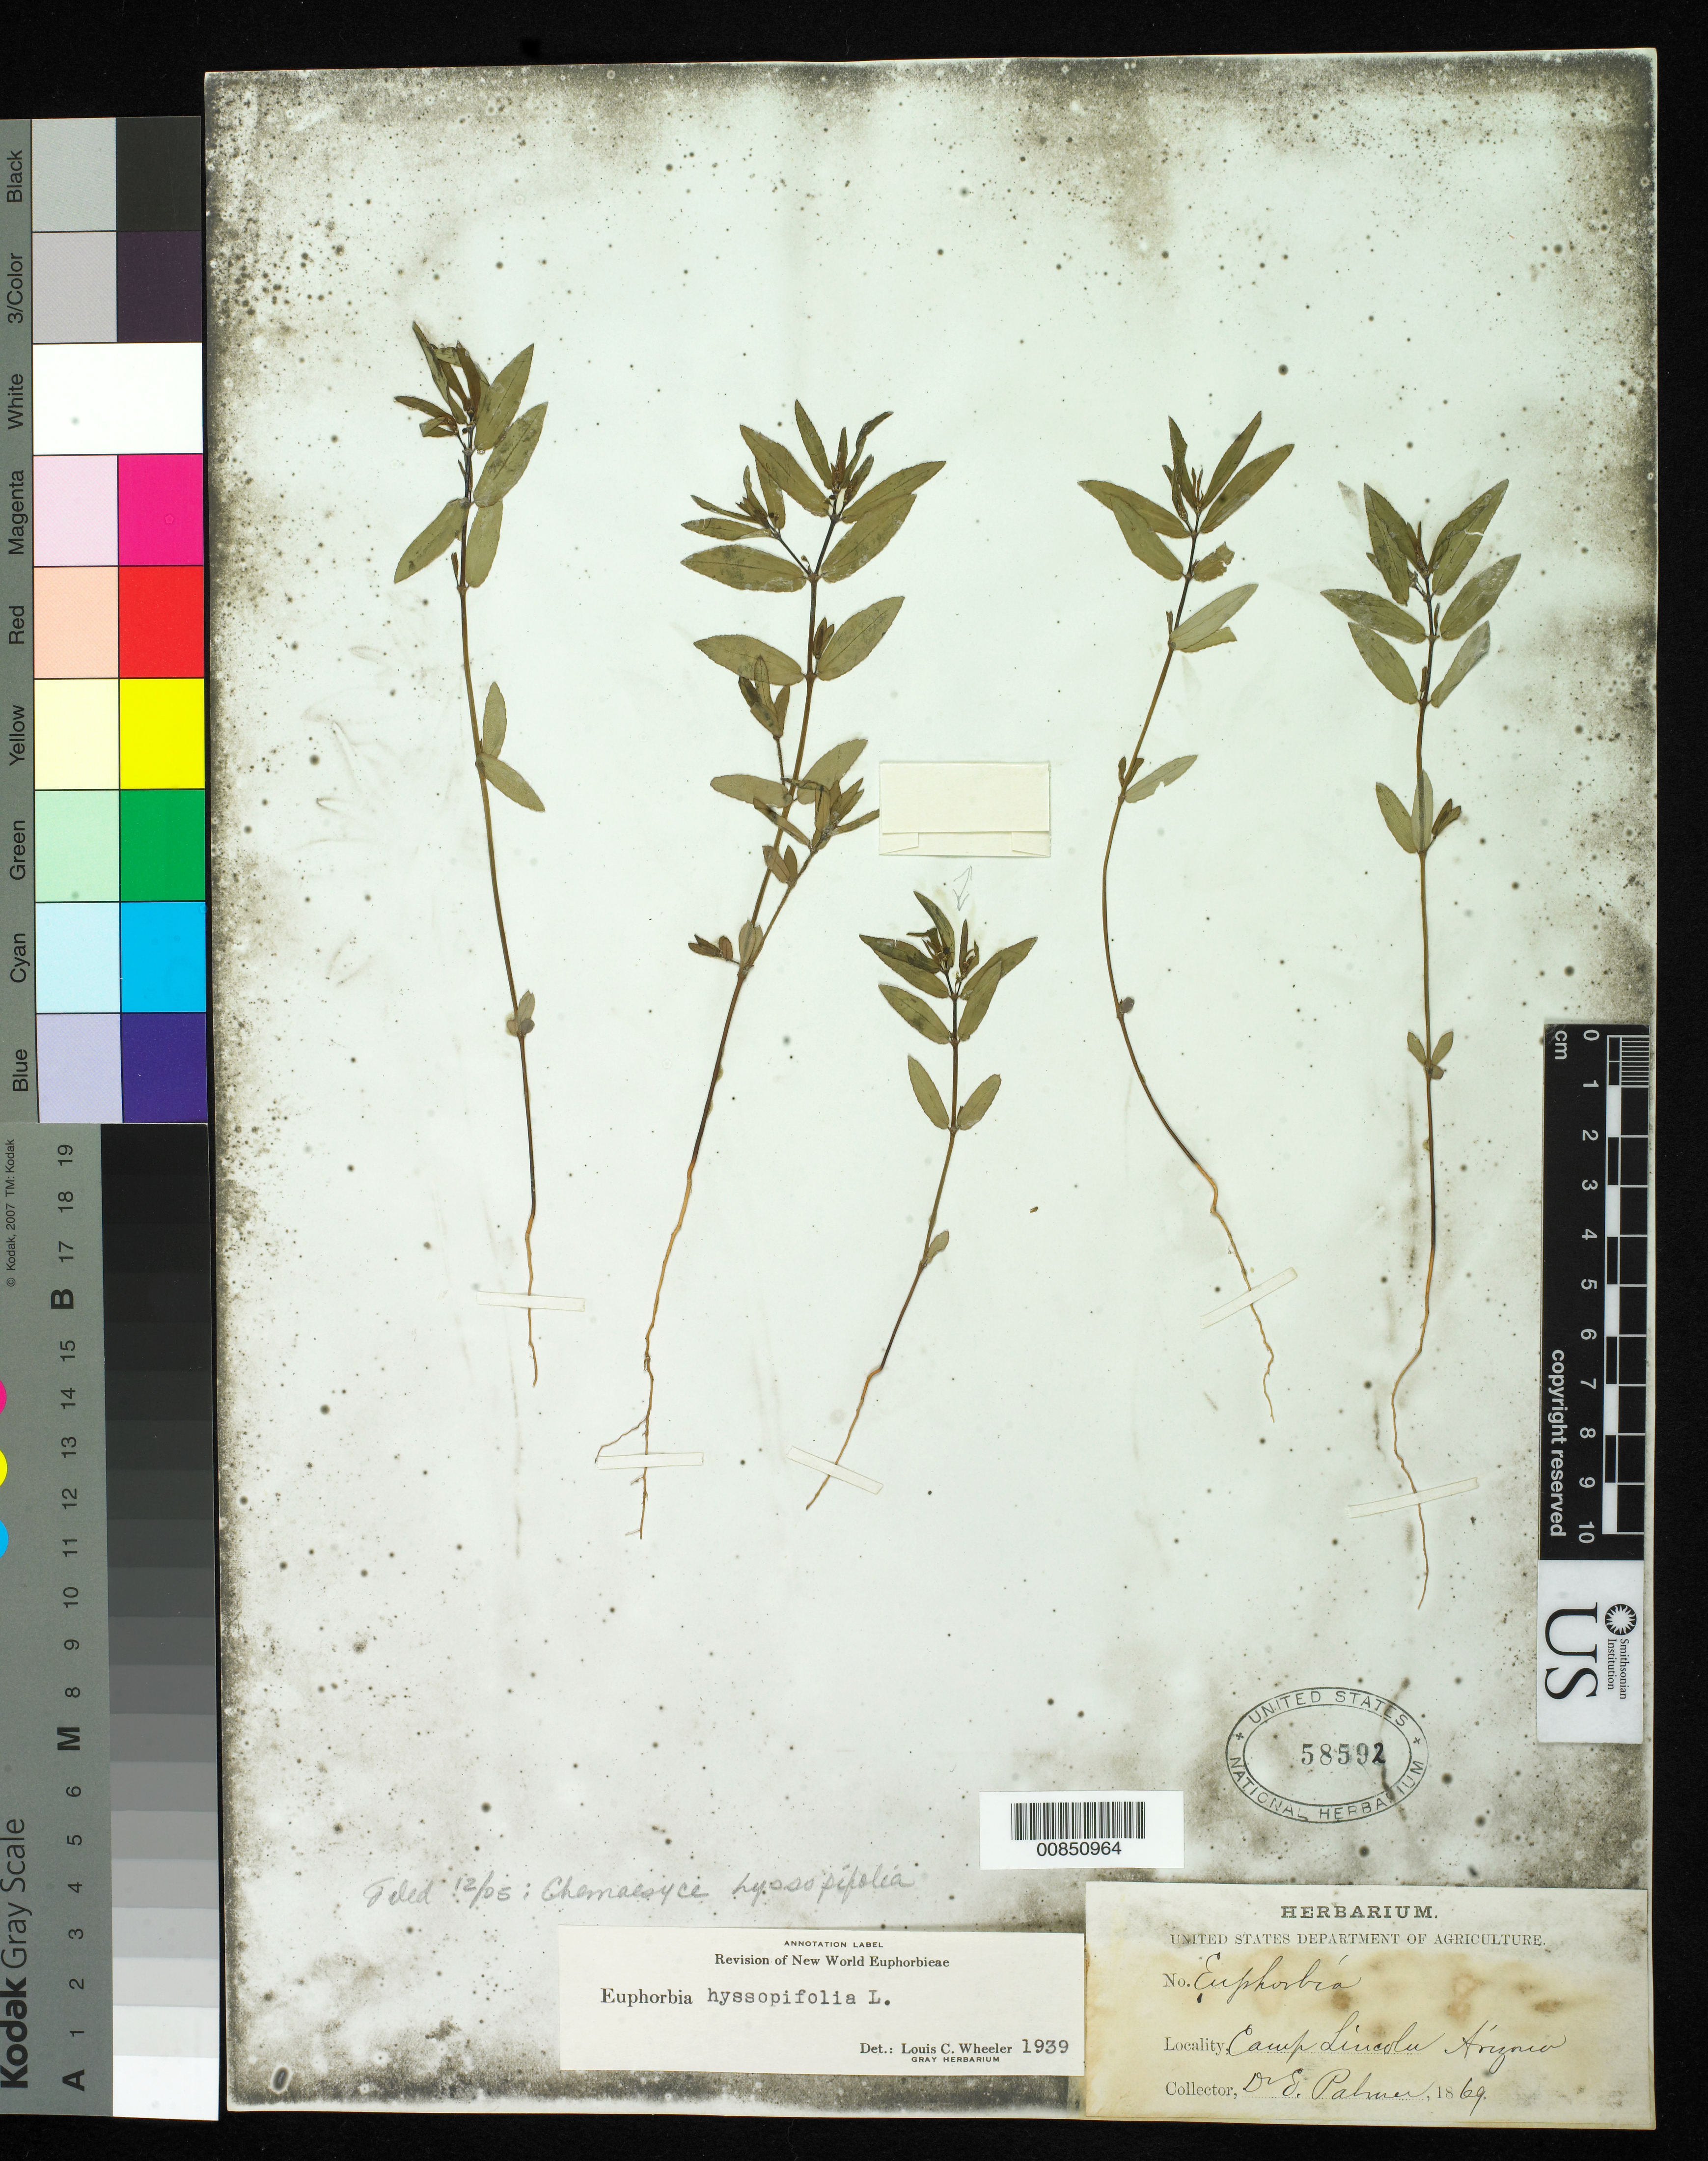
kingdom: Plantae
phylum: Tracheophyta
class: Magnoliopsida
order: Malpighiales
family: Euphorbiaceae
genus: Chamaesyce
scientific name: Chamaesyce hyssopifolia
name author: (L.) Small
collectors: E. Palmer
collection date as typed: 1869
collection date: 1869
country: United States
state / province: Arizona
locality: Camp Lincoln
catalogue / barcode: US 58592